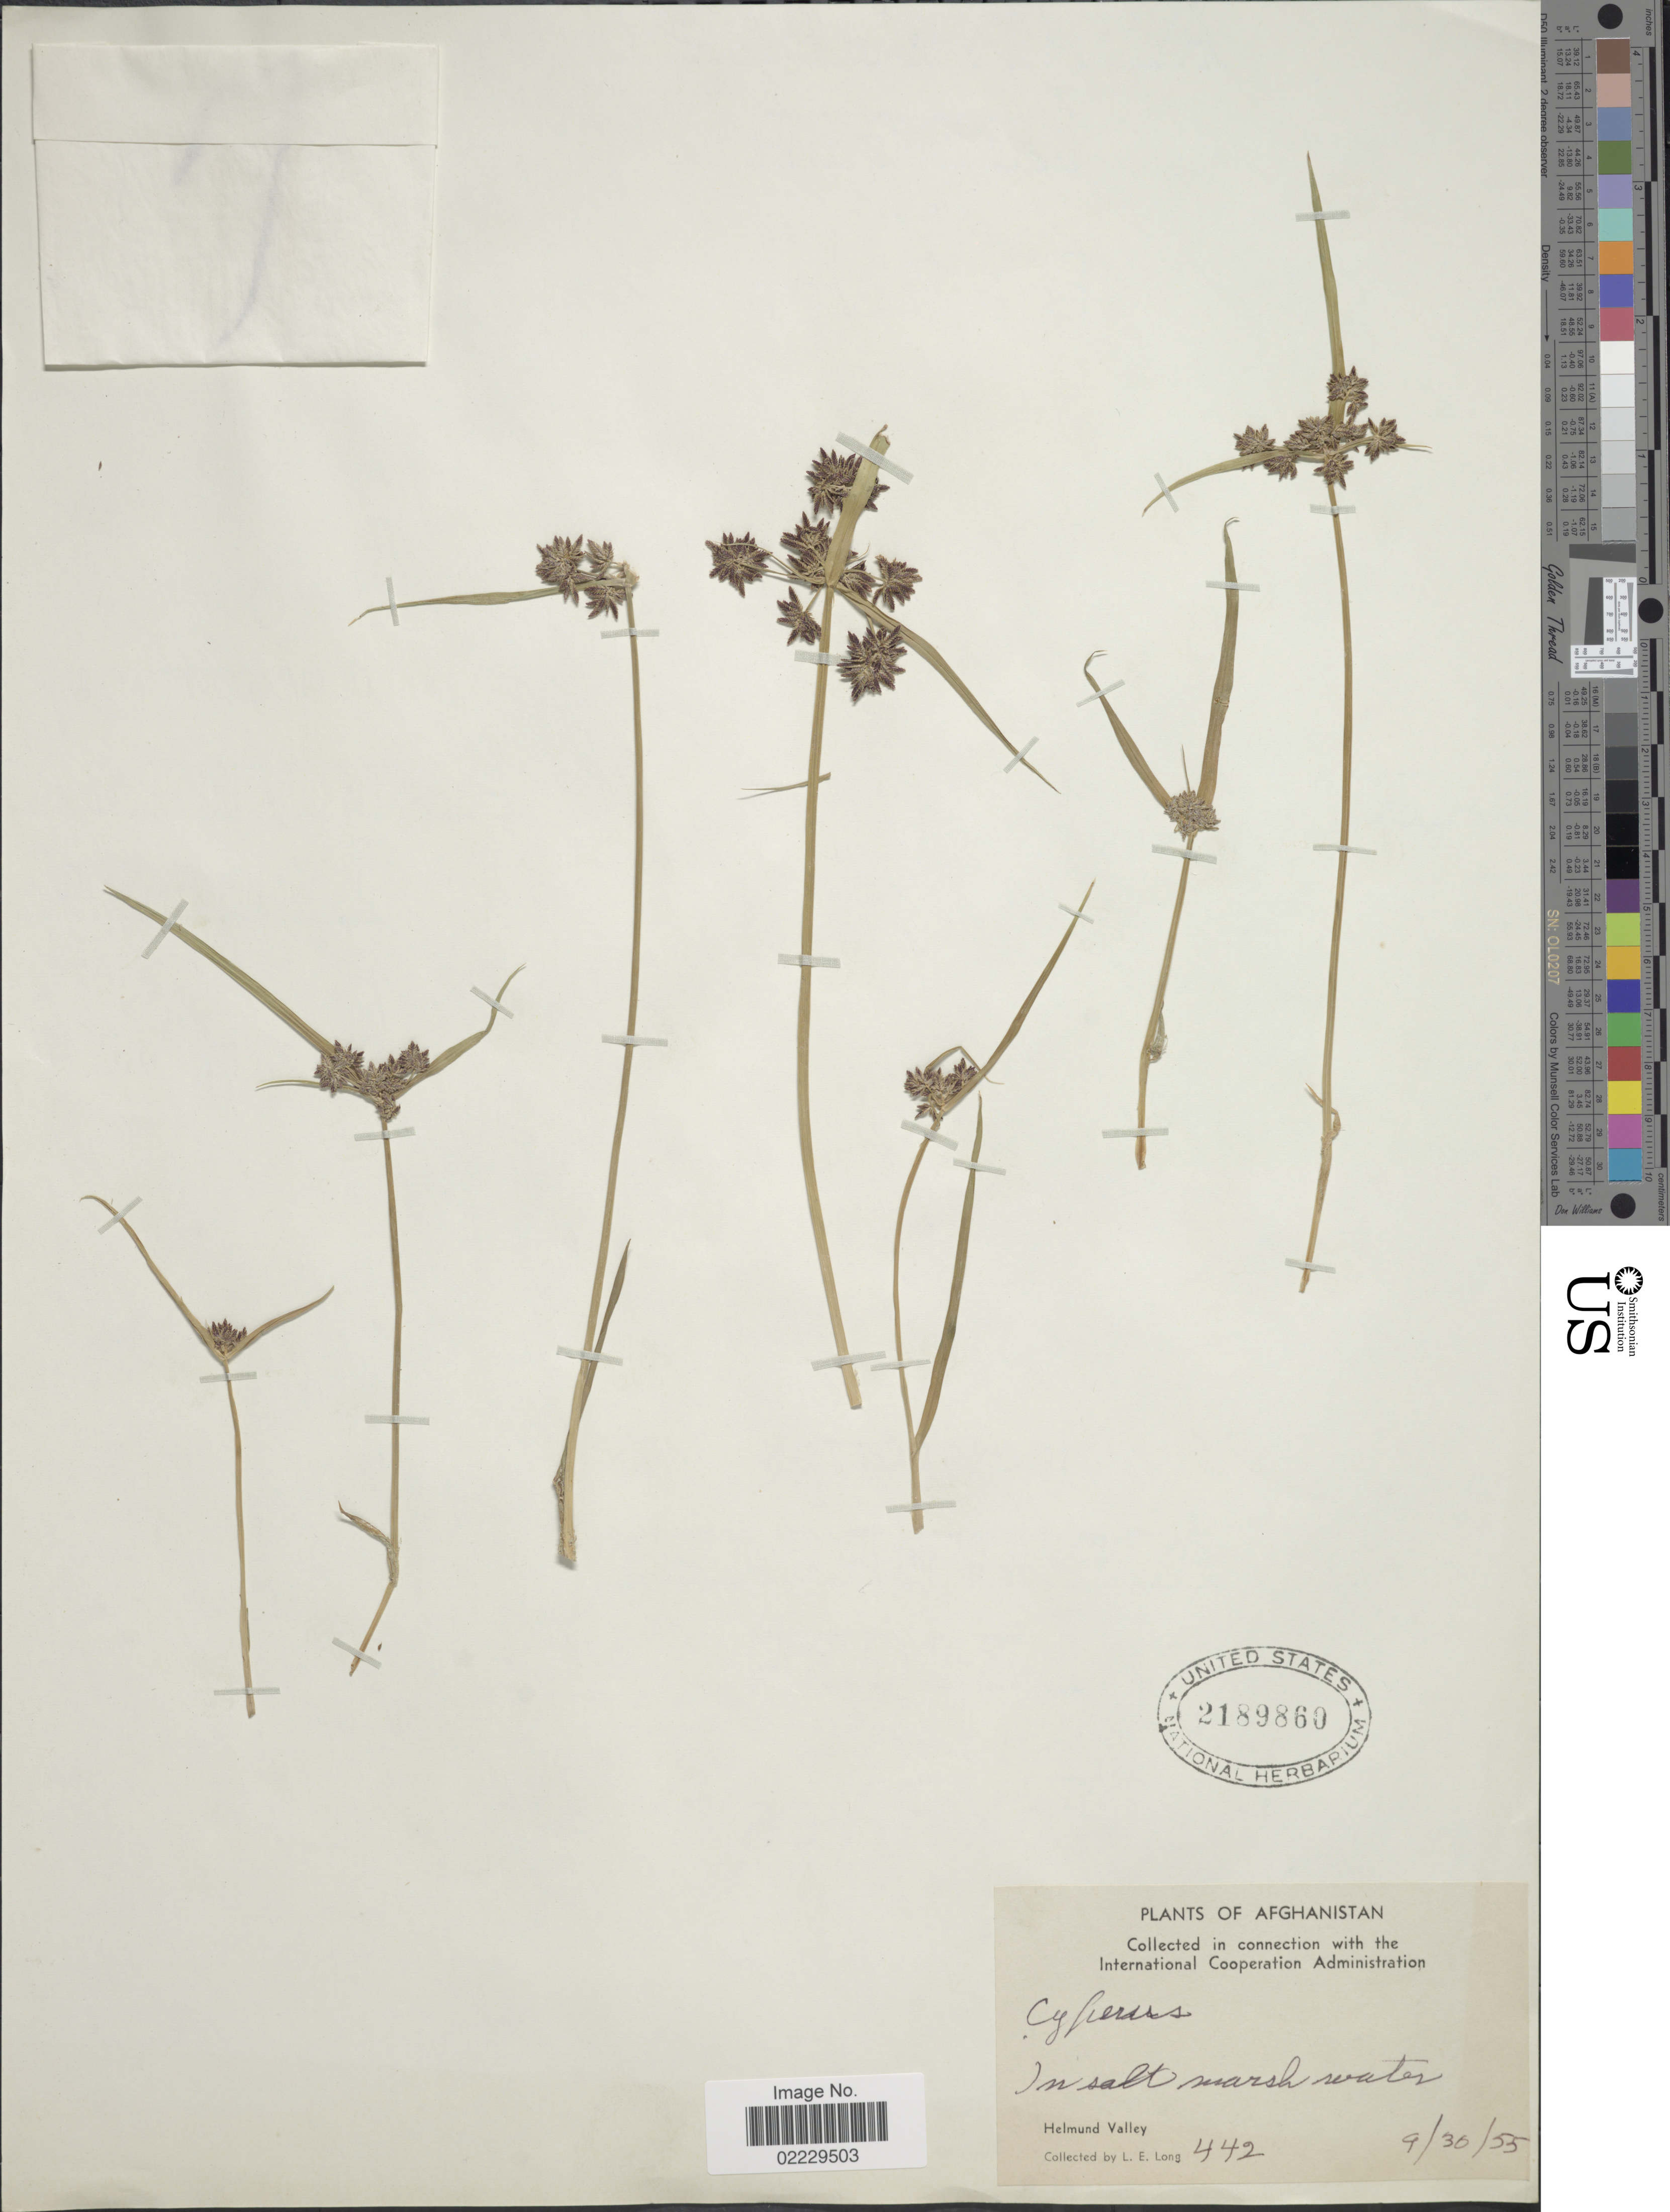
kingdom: Plantae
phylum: Tracheophyta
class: Liliopsida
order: Poales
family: Cyperaceae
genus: Cyperus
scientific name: Cyperus fuscus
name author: L.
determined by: Strong, Mark T., (BOT), Smithsonian Institution - National Museum of Natural History (UNITED STATES)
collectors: L. E. Long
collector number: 442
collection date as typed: Transcribed d/m/y: 30/9/55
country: Afghanistan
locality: Helmund Valley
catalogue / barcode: US 2189860